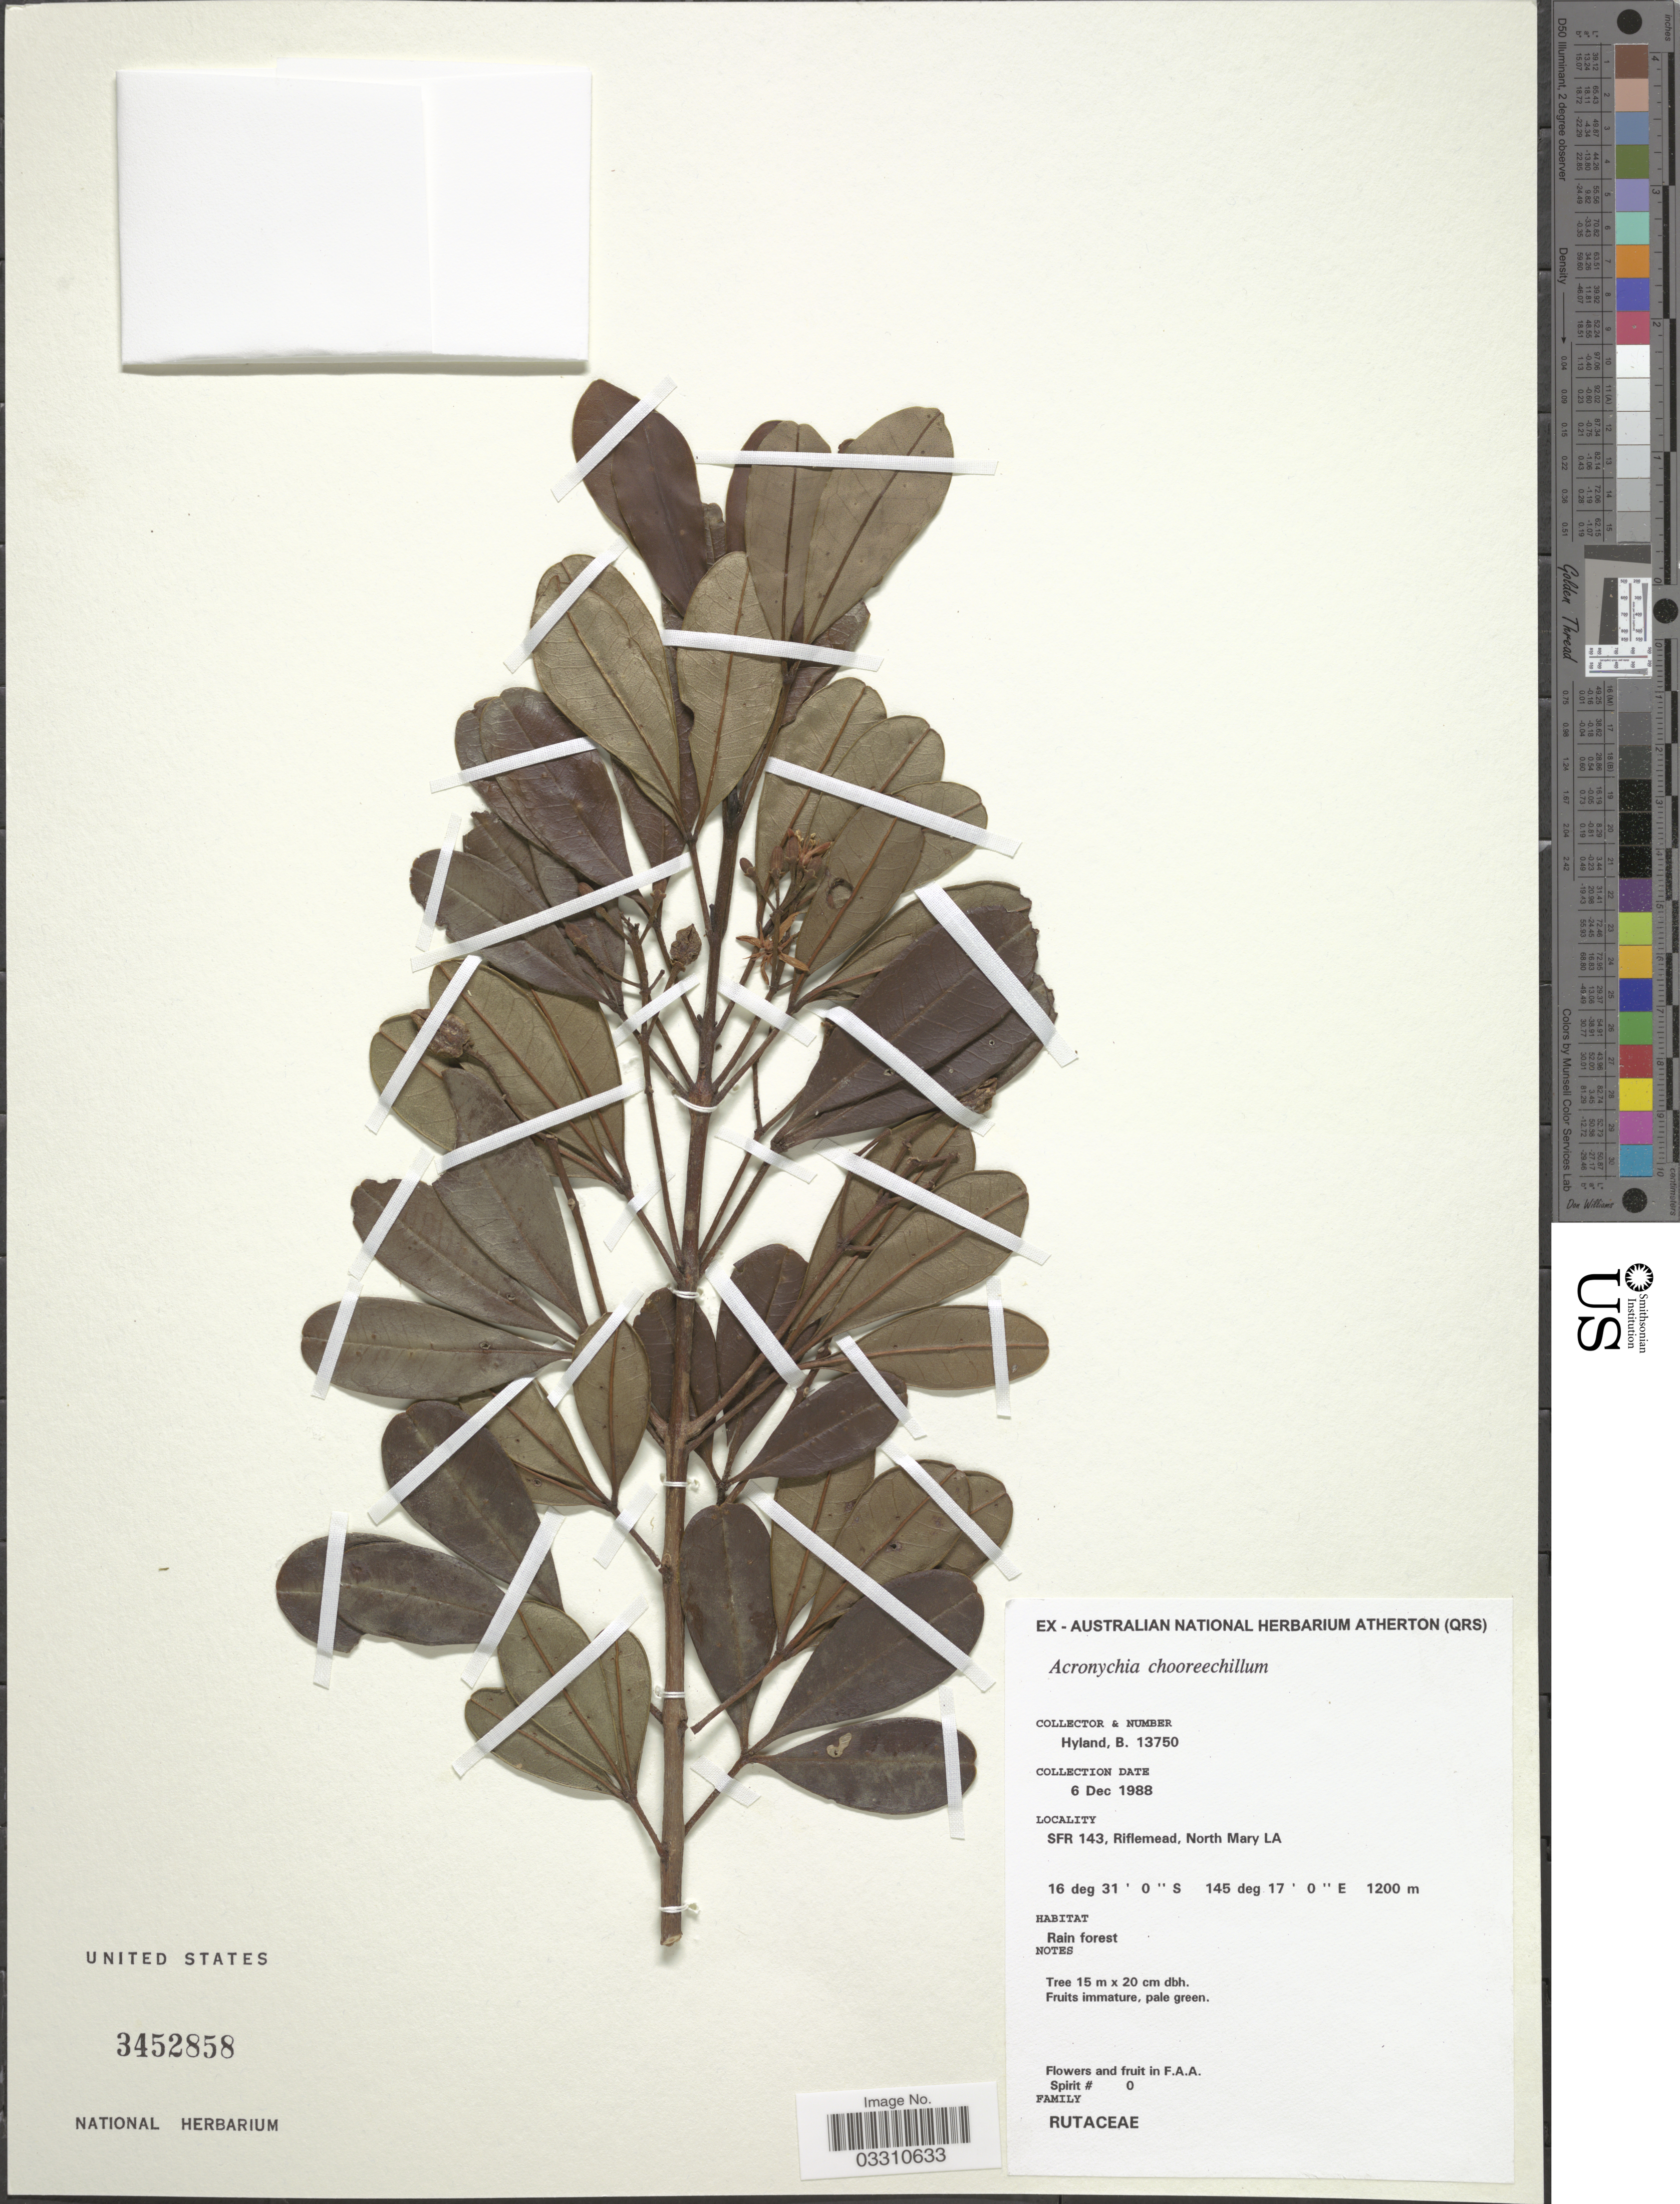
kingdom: Plantae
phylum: Tracheophyta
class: Magnoliopsida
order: Sapindales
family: Rutaceae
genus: Acronychia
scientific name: Acronychia chooreechillum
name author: (F.M. Bailey) C.T. White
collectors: B. P. Hyland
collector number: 13750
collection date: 1988-12-06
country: Australia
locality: SFR 143, Riflemead, North Mary LA.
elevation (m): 1200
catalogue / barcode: US 3452858